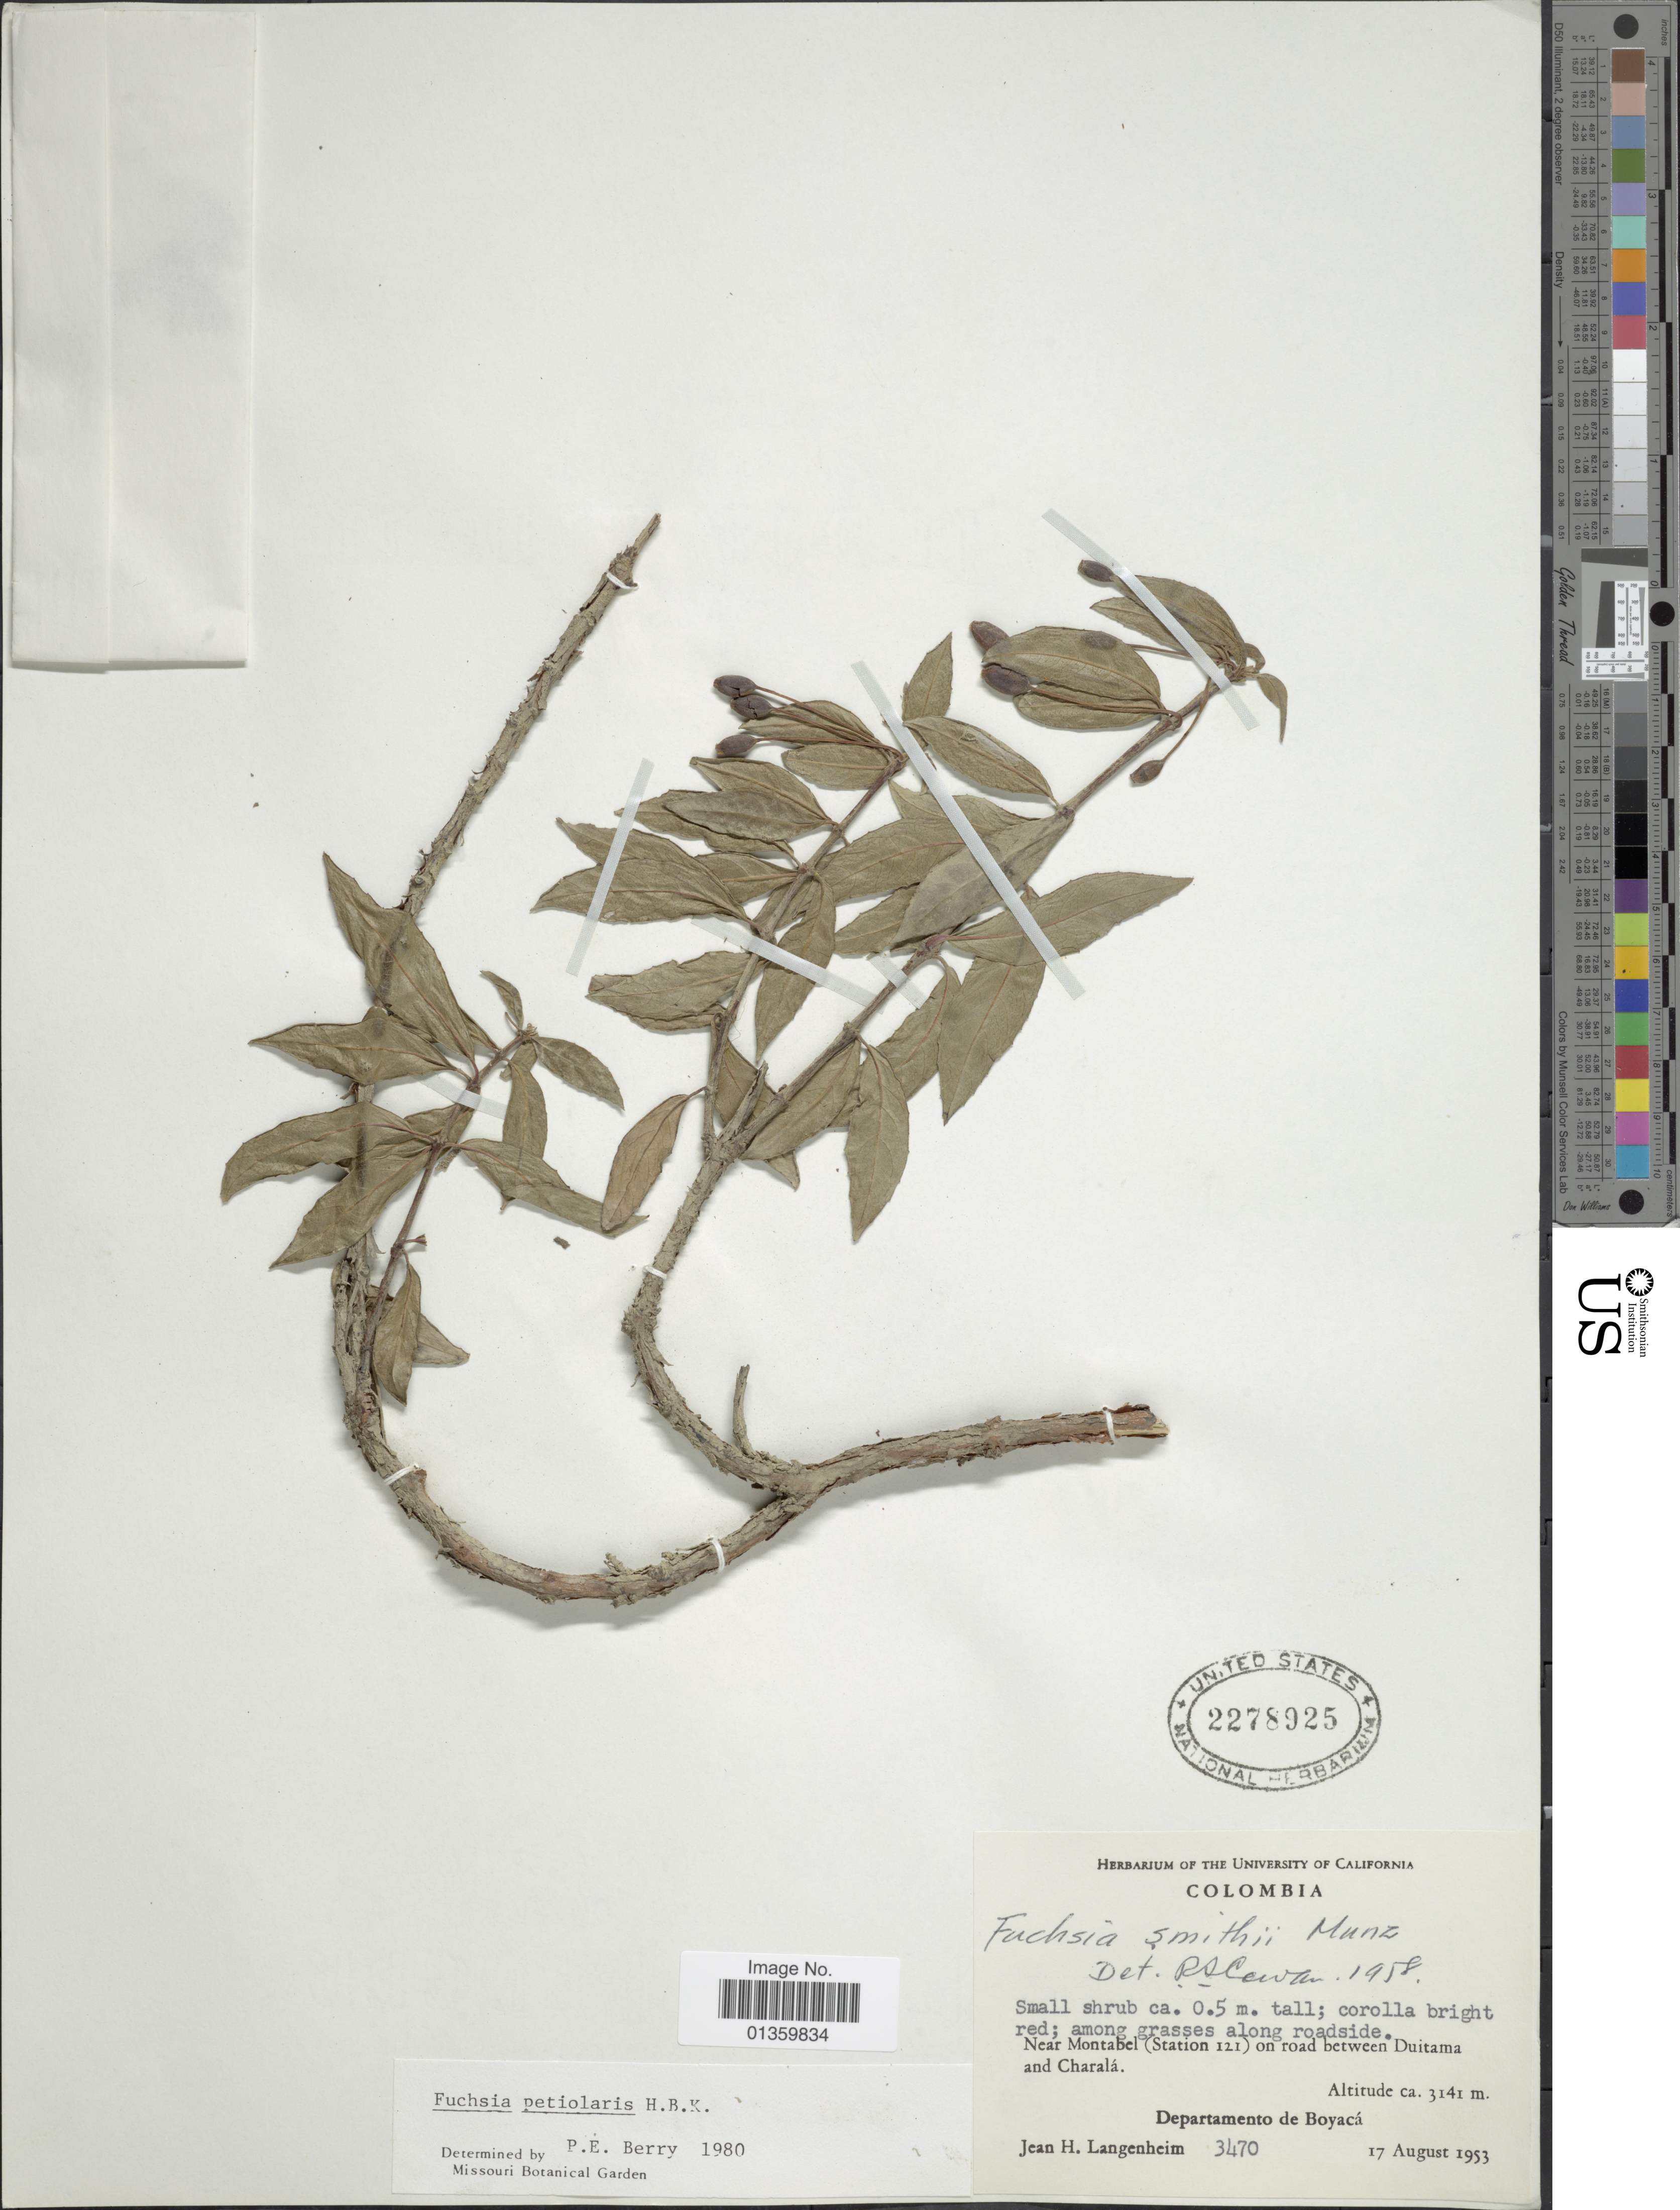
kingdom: Plantae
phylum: Tracheophyta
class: Magnoliopsida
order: Myrtales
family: Onagraceae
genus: Fuchsia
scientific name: Fuchsia petiolaris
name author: Kunth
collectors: J. H. Langenheim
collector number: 3470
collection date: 1953-08-17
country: Colombia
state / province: Boyacá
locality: Near Montabel (Station 121) on road between Duitama and Charalá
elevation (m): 3141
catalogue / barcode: US 2278925